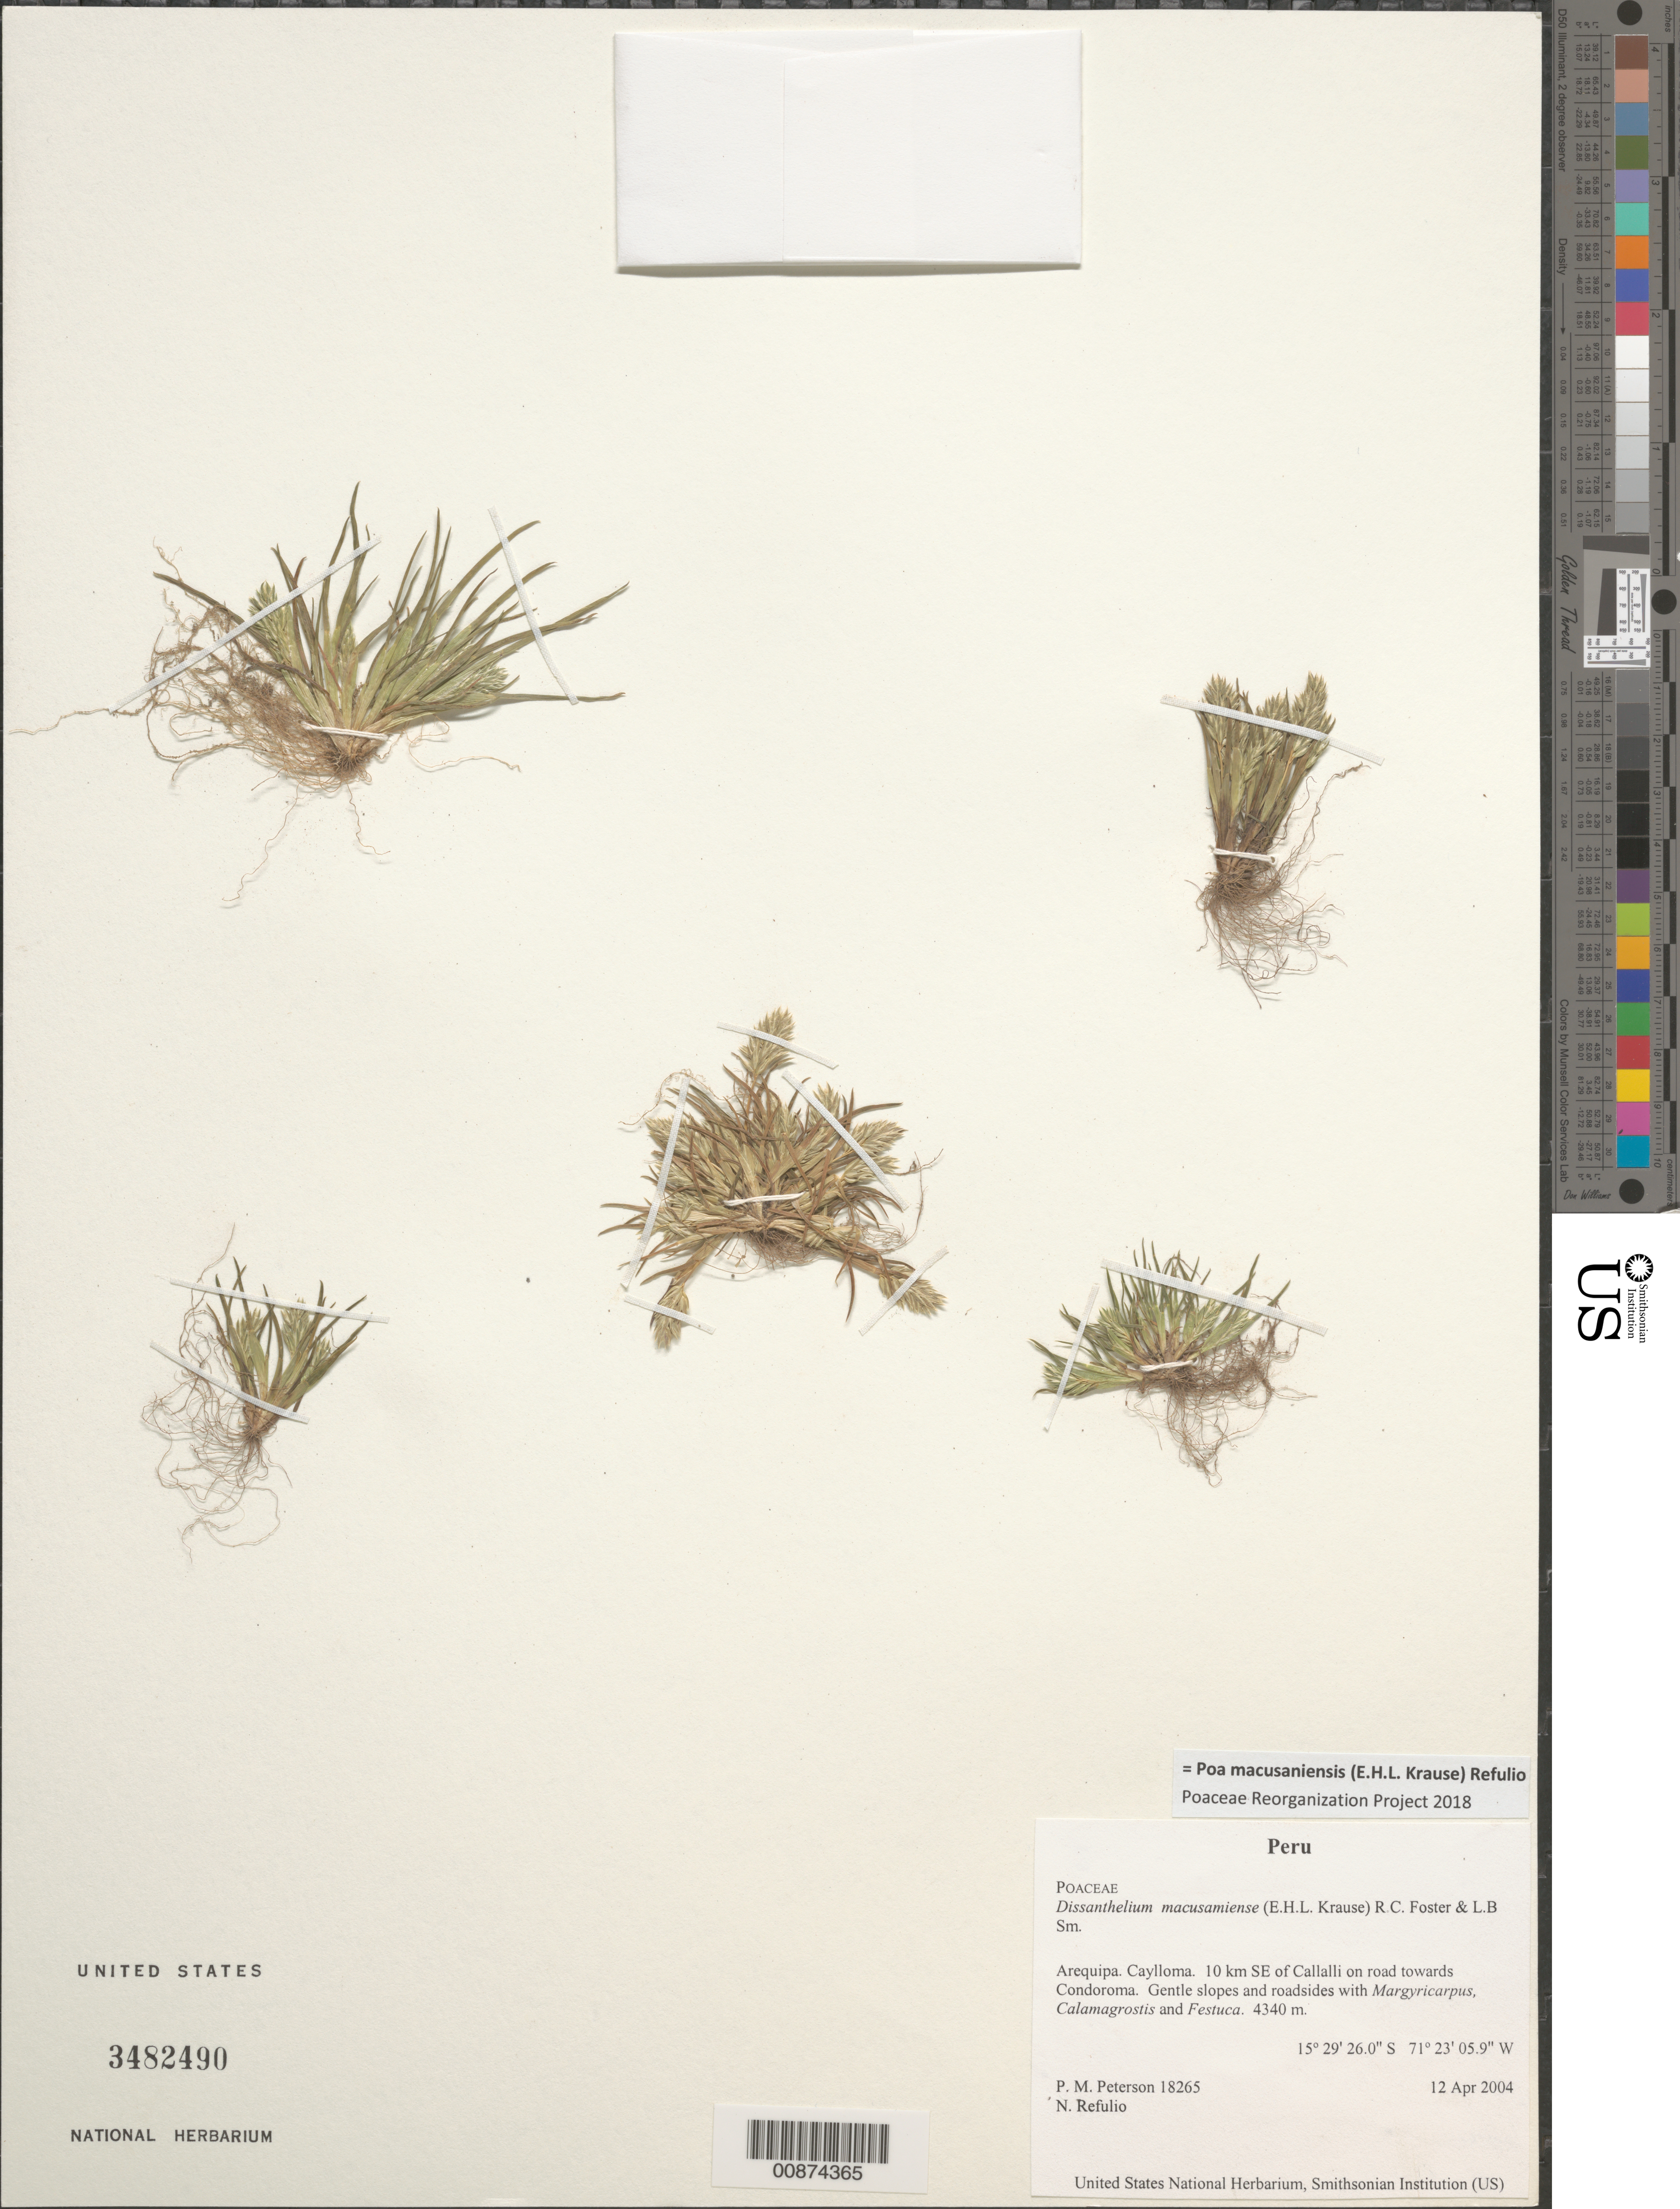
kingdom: Plantae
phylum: Tracheophyta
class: Liliopsida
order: Poales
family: Poaceae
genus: Poa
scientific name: Poa macusaniensis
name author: (E.H.L. Krause) Refulio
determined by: Poaceae Reorganization Project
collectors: P. M. Peterson & N. Refulio-Rodríguez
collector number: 18265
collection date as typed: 12 Apr 2004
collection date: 2004-04-12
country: Peru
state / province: Arequipa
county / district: Caylloma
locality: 10 km SE of Callalli on road towards Condoroma. Gentle slopes and roadsides with Margyricarpus, Calamagrostis and Festuca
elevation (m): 4340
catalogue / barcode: US 3482490